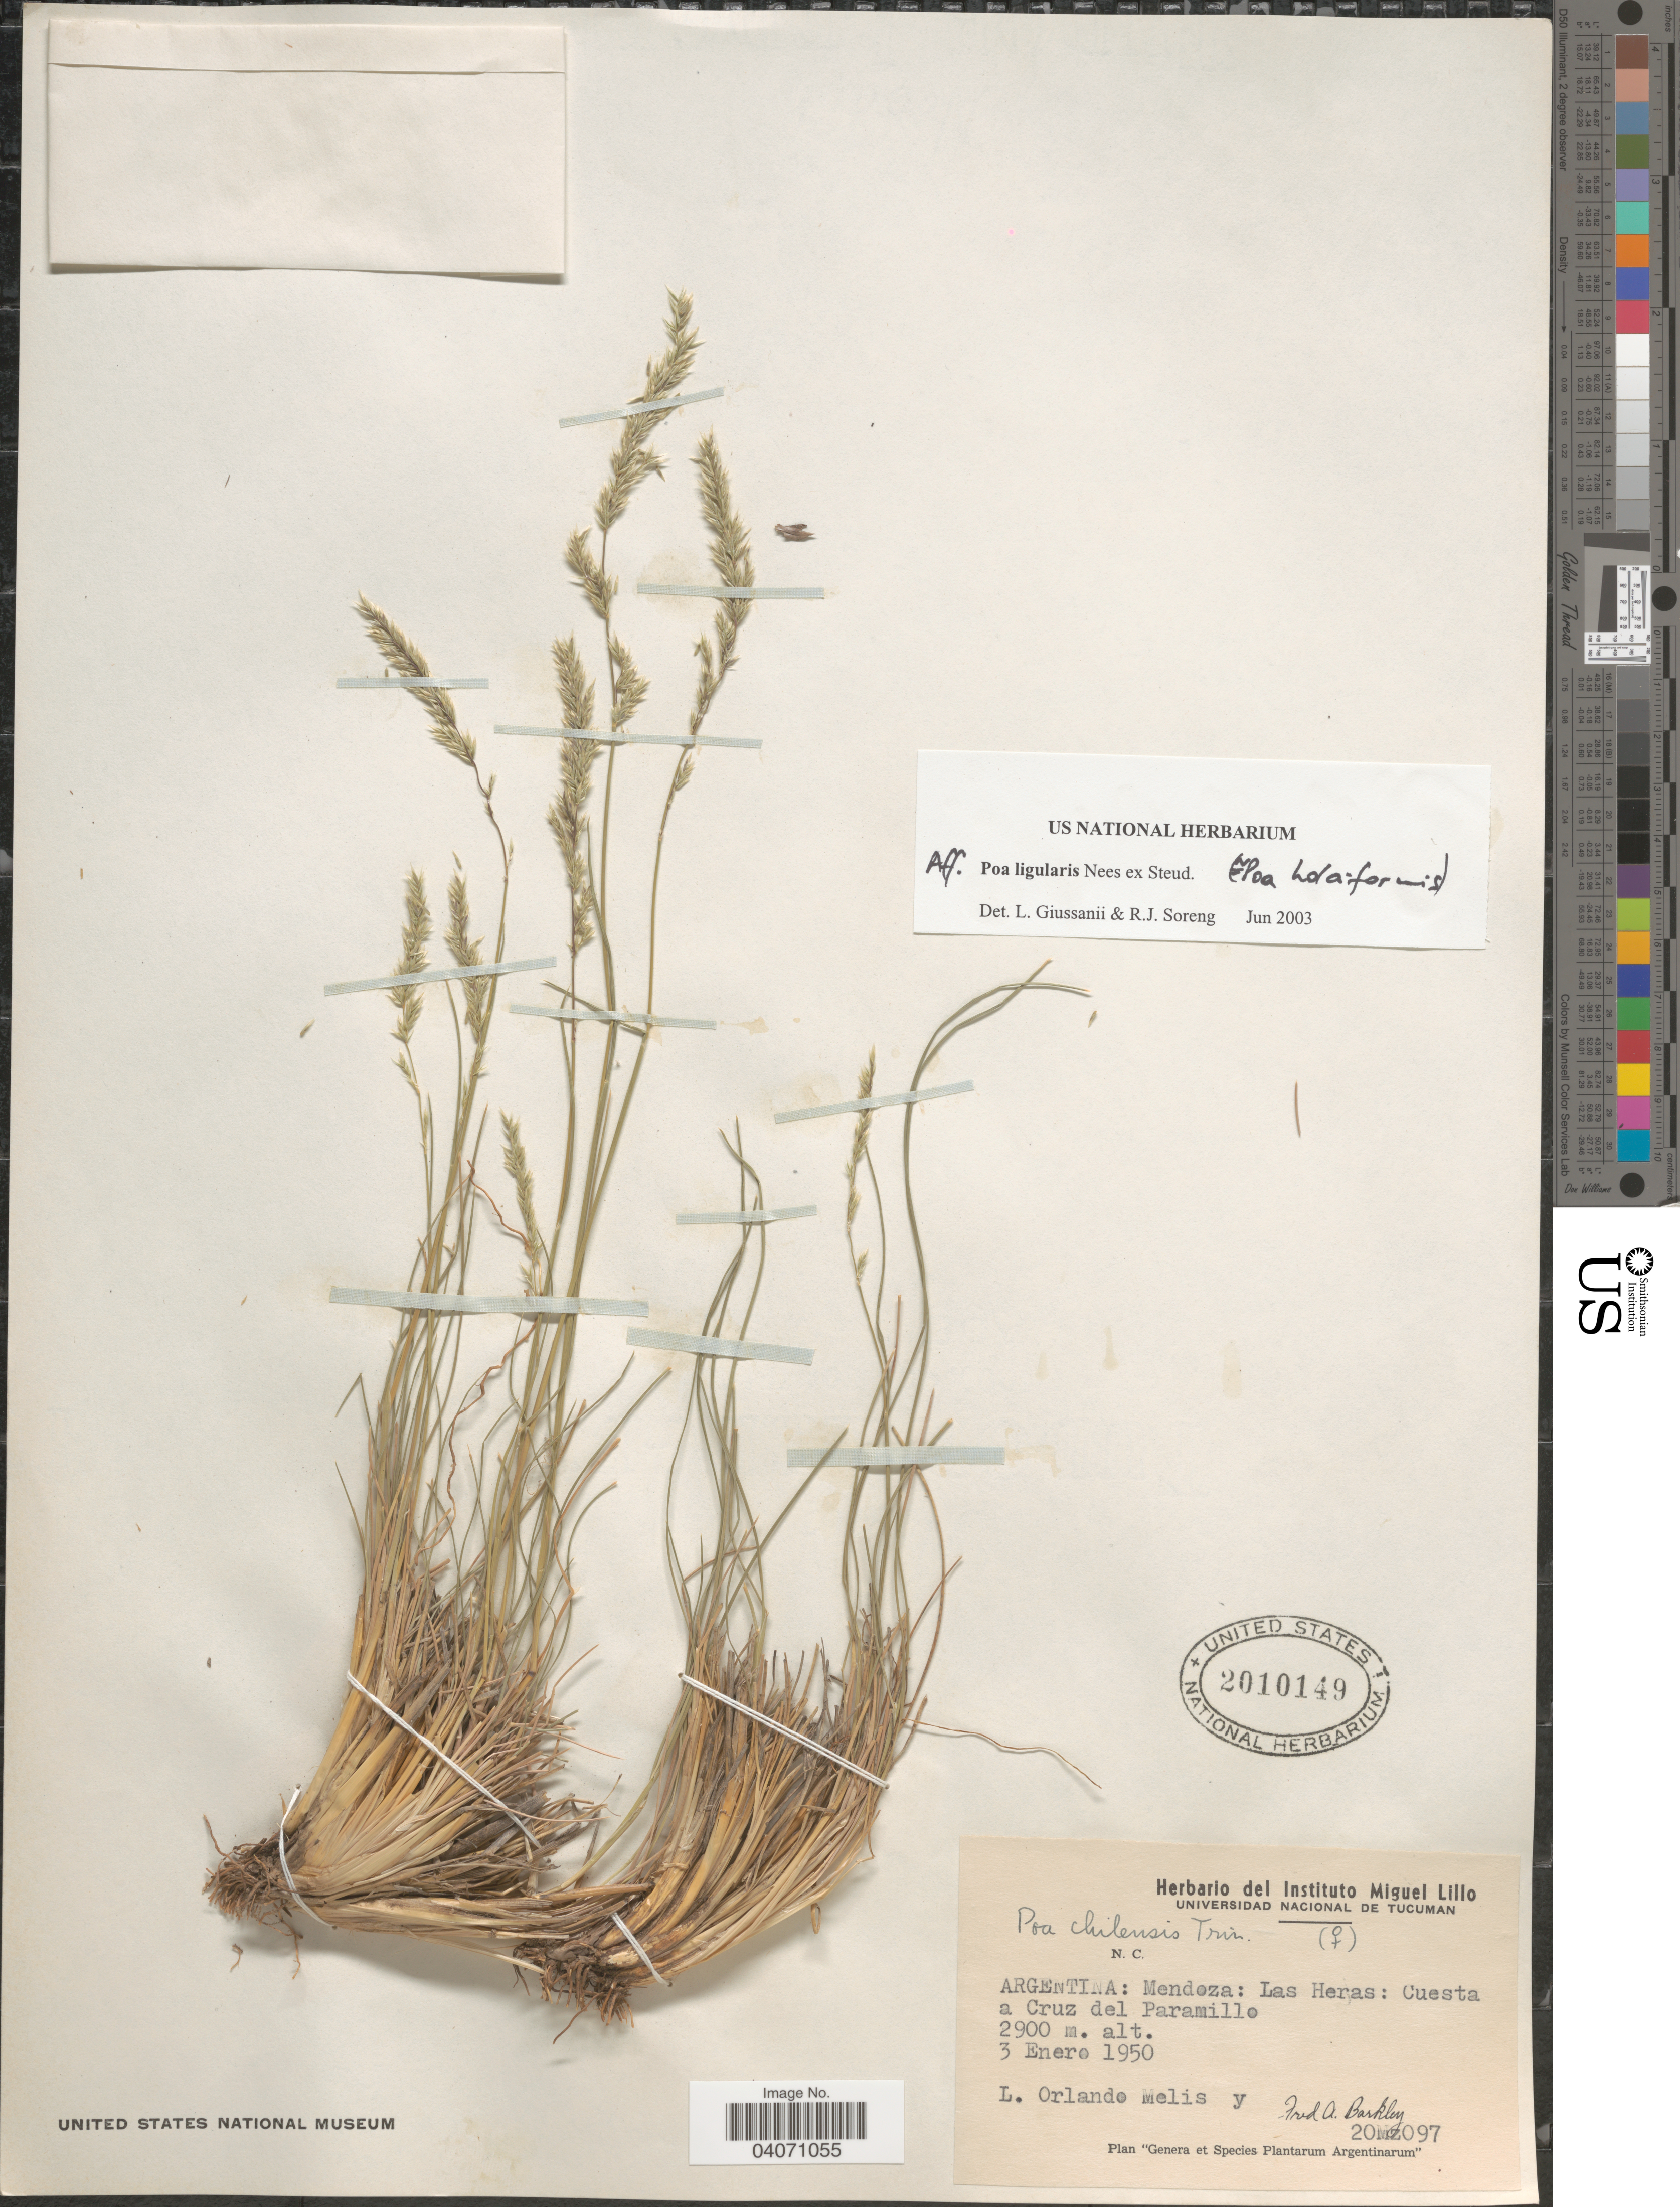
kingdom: Plantae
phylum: Tracheophyta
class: Liliopsida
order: Poales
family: Poaceae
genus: Poa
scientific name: Poa ligularis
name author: Nees ex Steud.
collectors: L. Melis & F. A. Barkley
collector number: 20Mz097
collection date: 1950-01-03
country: Argentina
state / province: Mendoza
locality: Las Heras: Cuesta a Cruz del Paramillo.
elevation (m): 2900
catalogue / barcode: US 2010149